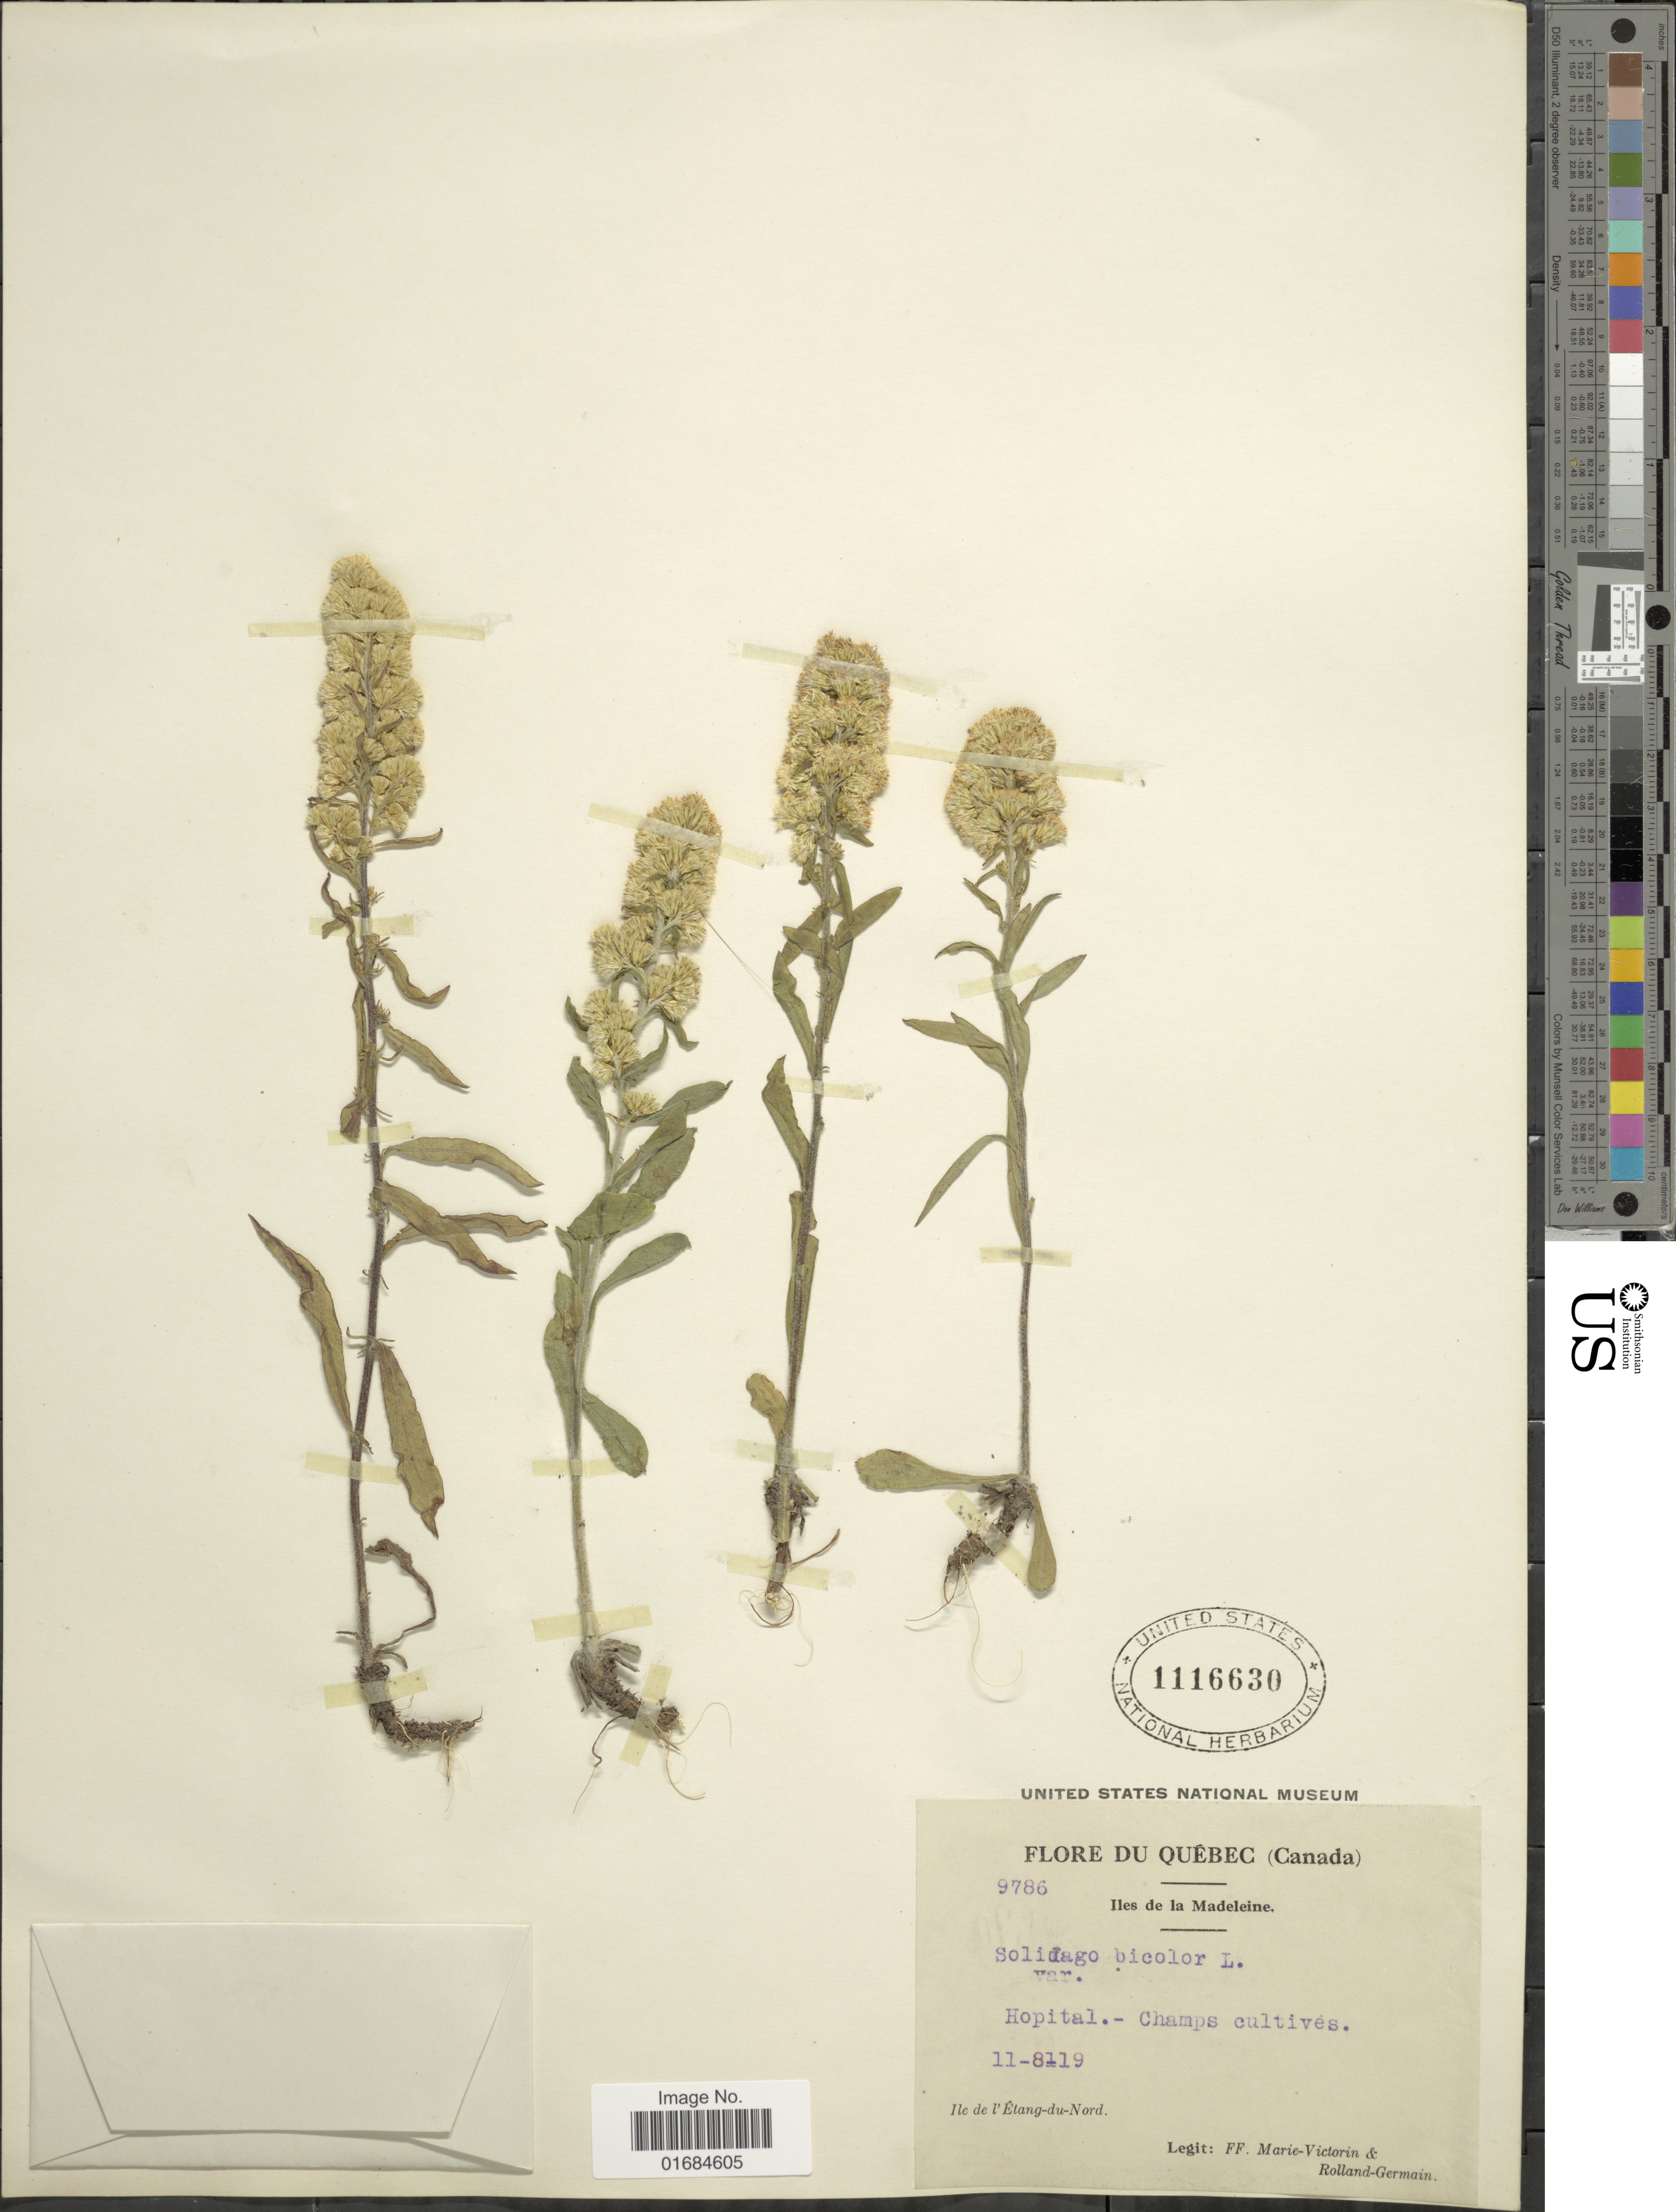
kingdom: Plantae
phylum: Tracheophyta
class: Magnoliopsida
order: Asterales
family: Asteraceae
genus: Solidago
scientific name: Solidago bicolor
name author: L.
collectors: Fr. Marie-Victorin & Rolland-Germain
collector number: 9786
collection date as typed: Transcribed d/m/y: 11/8/19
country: Canada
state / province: Quebec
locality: Illes de la Madeleine, Hopital - Champs Cultives, Ile de l'Etang-du- Nord.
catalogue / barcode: US 1116630